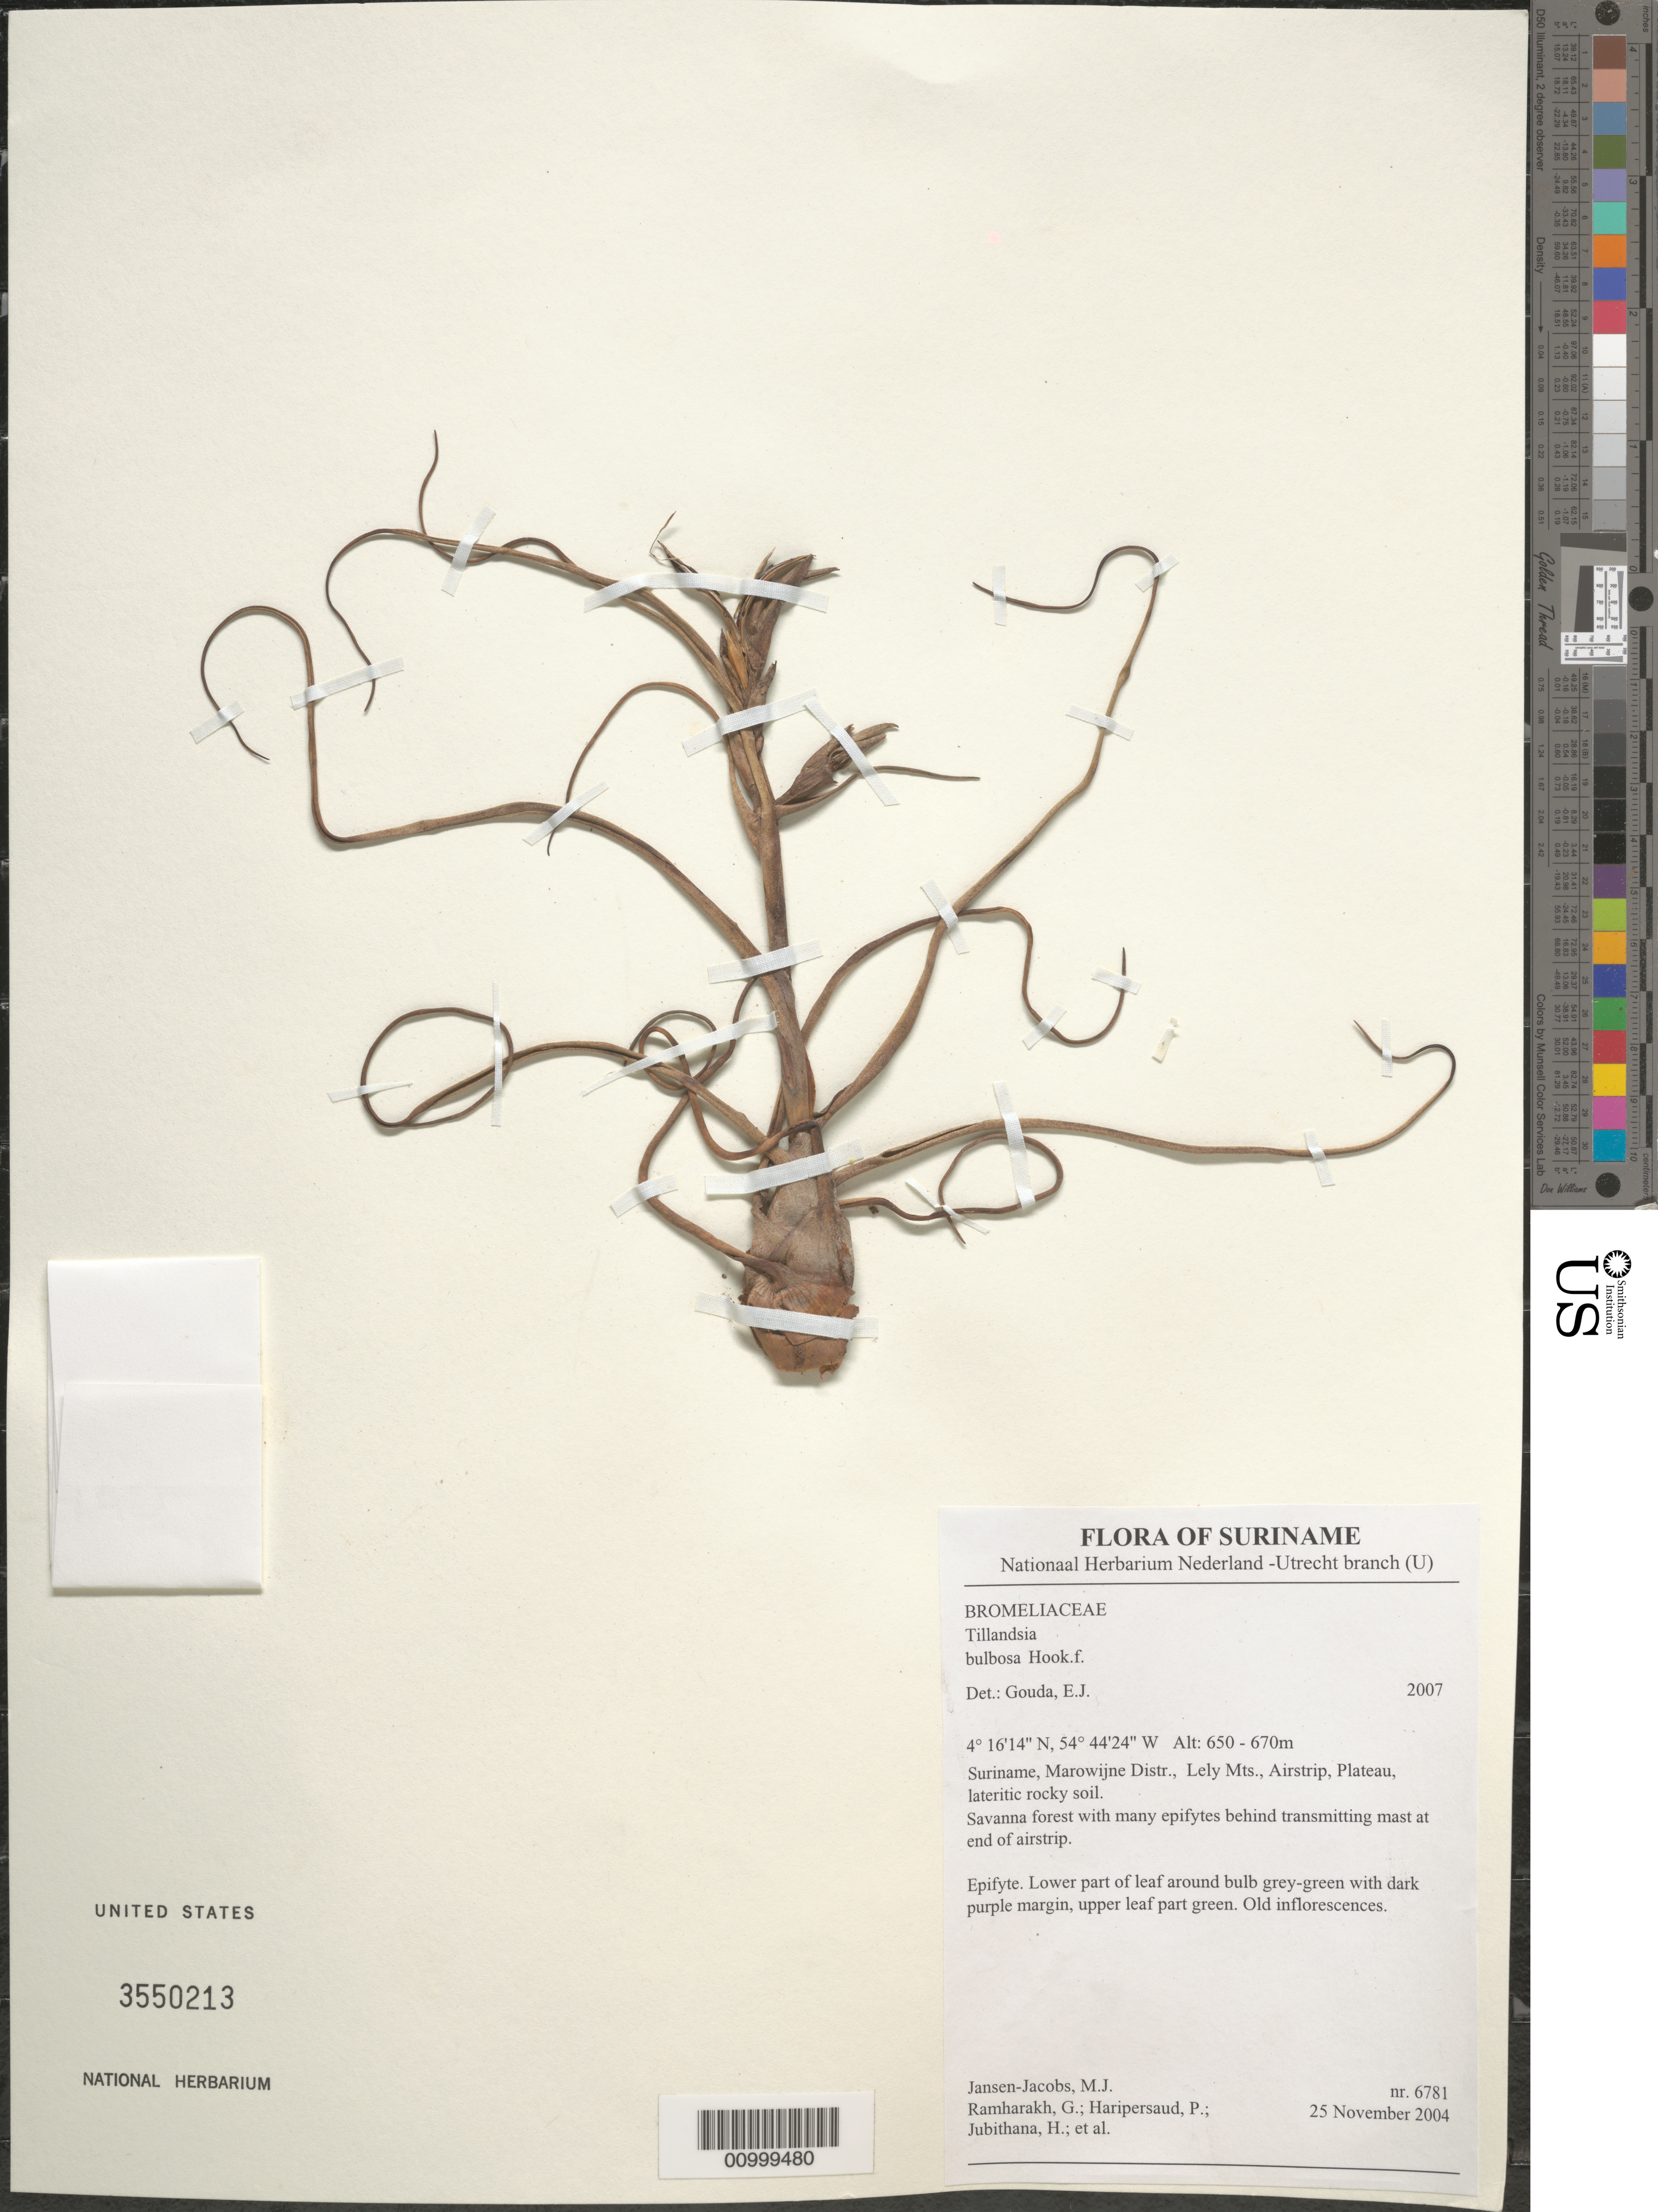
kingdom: Plantae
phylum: Tracheophyta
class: Liliopsida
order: Poales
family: Bromeliaceae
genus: Tillandsia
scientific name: Tillandsia bulbosa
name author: Hook.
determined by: Gouda, E. J.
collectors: M. J. Jansen-Jacobs et al.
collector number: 6781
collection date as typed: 25-Nov-04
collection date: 2004-11-25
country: Suriname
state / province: Marowijne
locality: Lely Mountains, airstrip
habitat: Plateau, lateritic rocky soil. Savanna forest with many epifytes behind transmitting mast at end of airstrip.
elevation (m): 650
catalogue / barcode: US 3550213